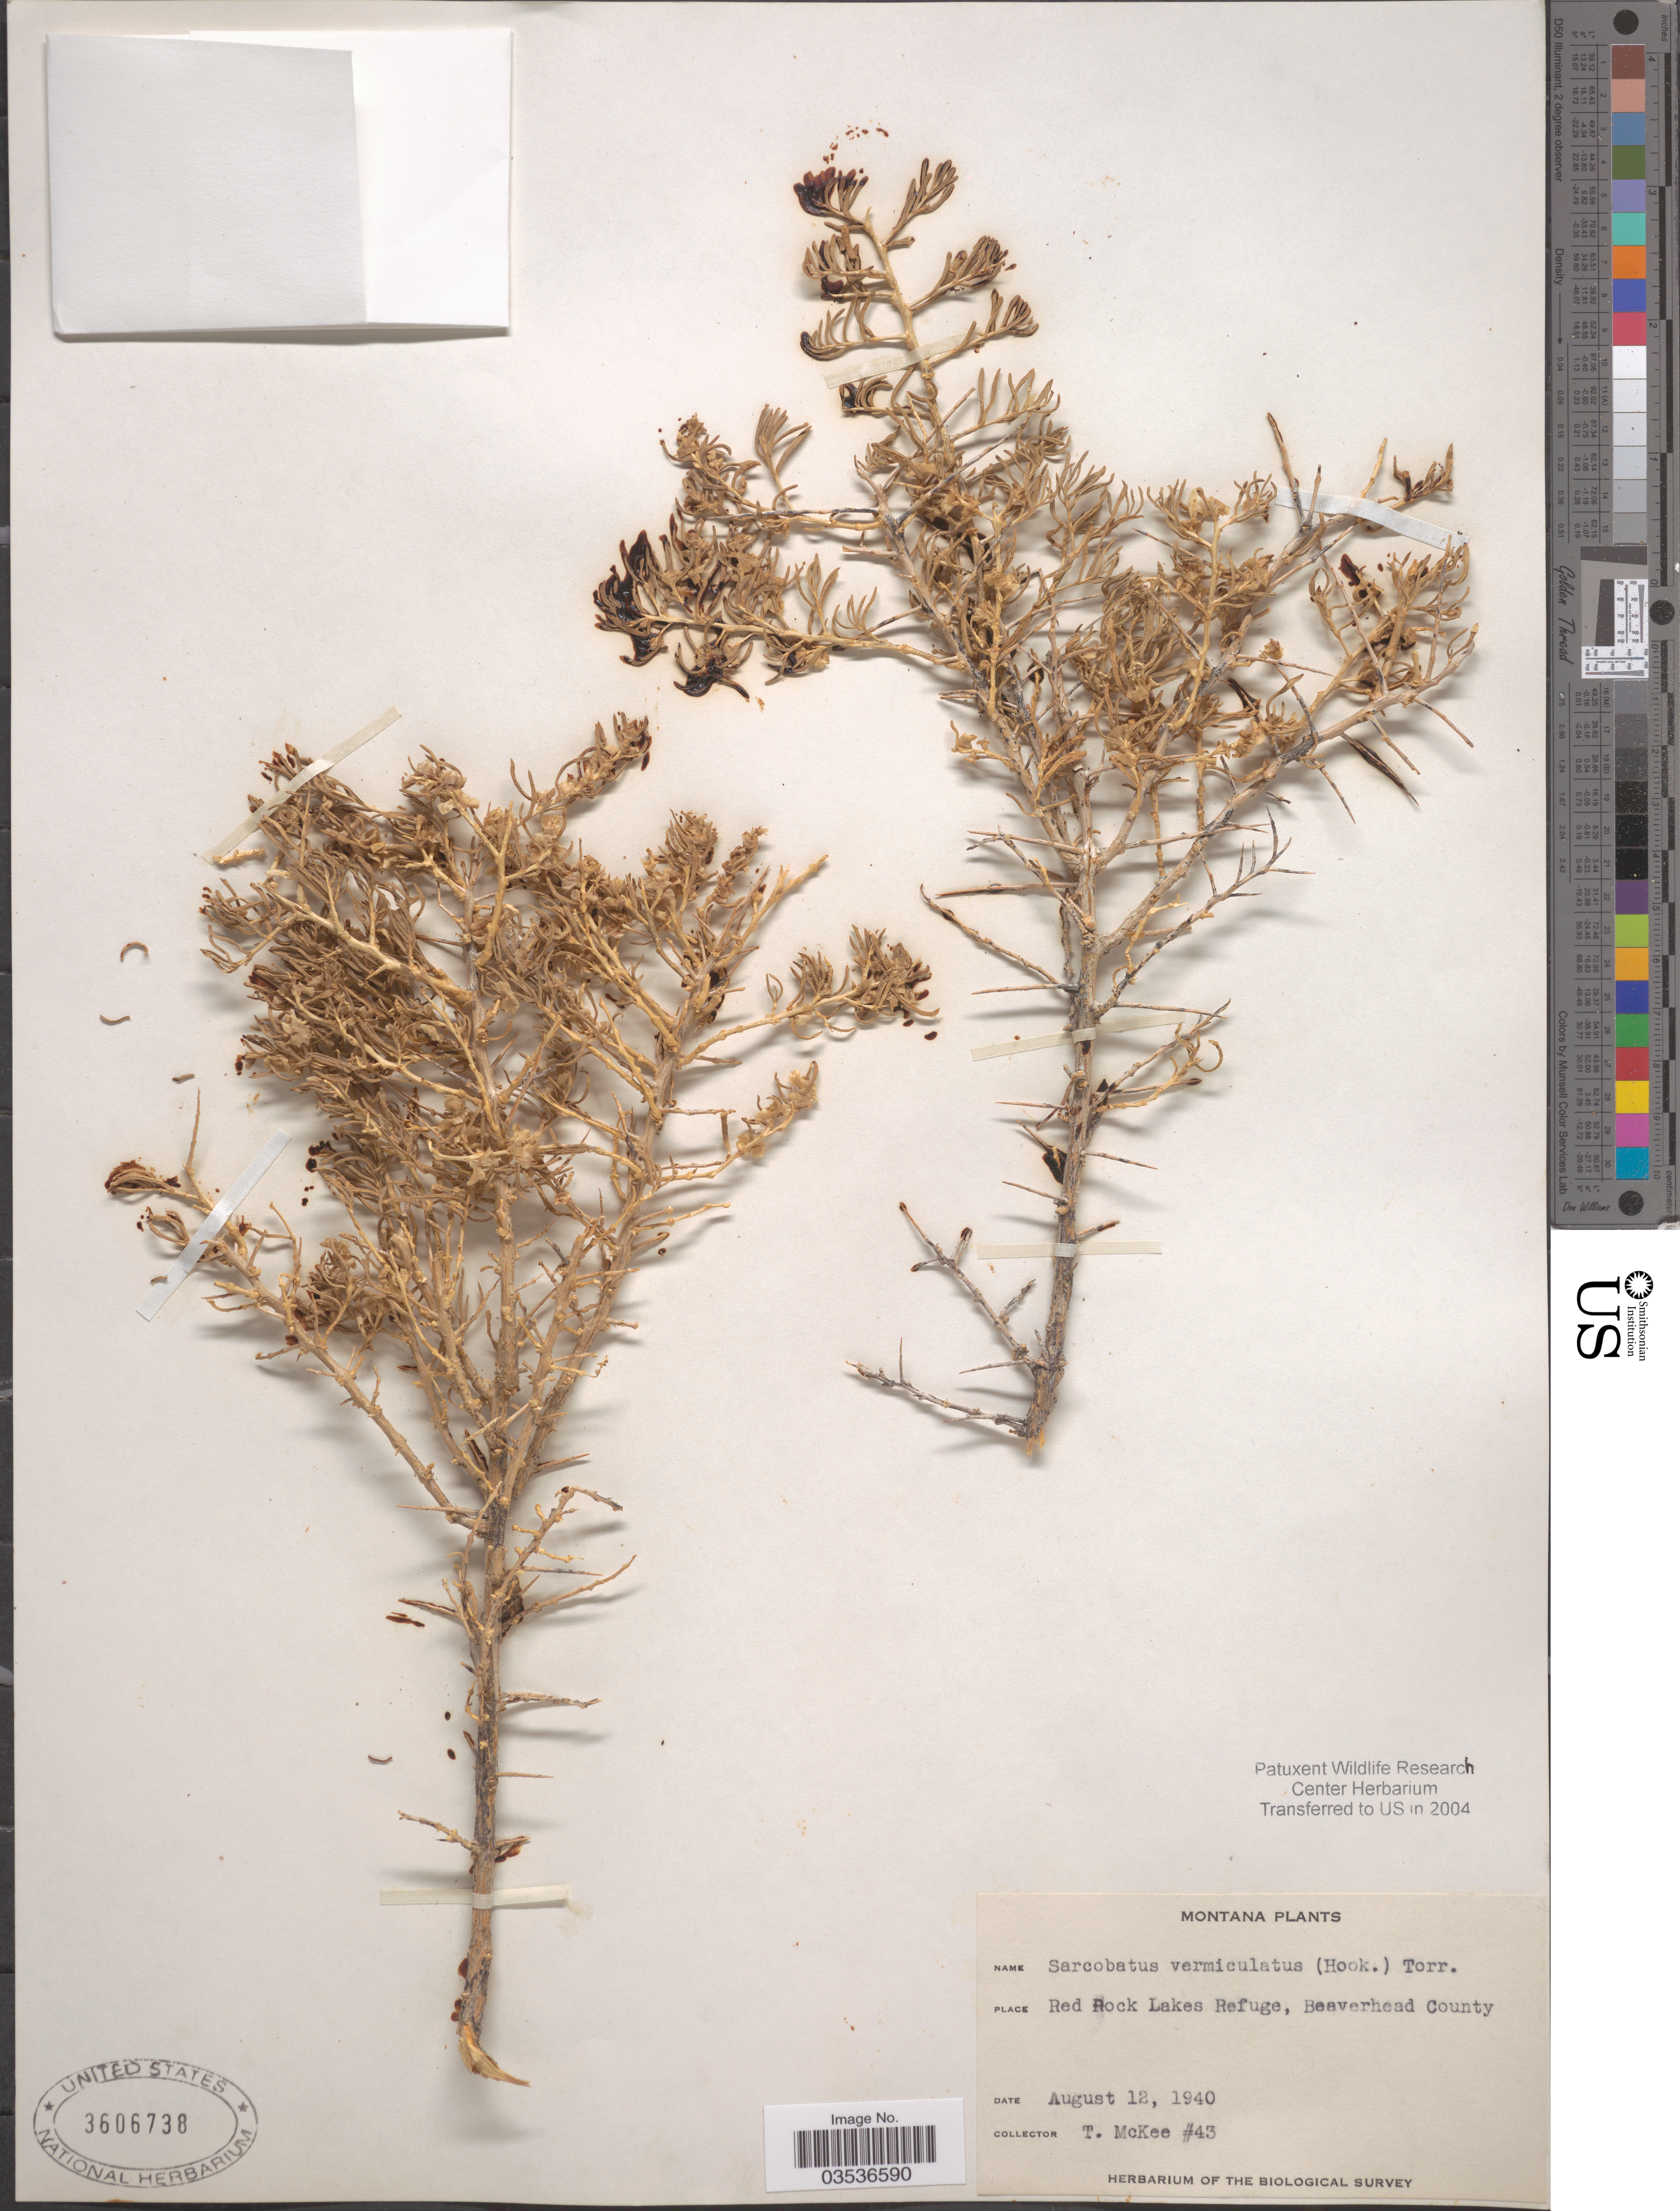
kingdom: Plantae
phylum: Tracheophyta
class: Magnoliopsida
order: Caryophyllales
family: Sarcobataceae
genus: Sarcobatus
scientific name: Sarcobatus vermiculatus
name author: (Hook.) Torr.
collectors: T. McKee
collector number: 43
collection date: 1940-08-12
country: United States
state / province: Montana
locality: Red Rock Lakes Refuge, Beaverhead County.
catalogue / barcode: US 3606738